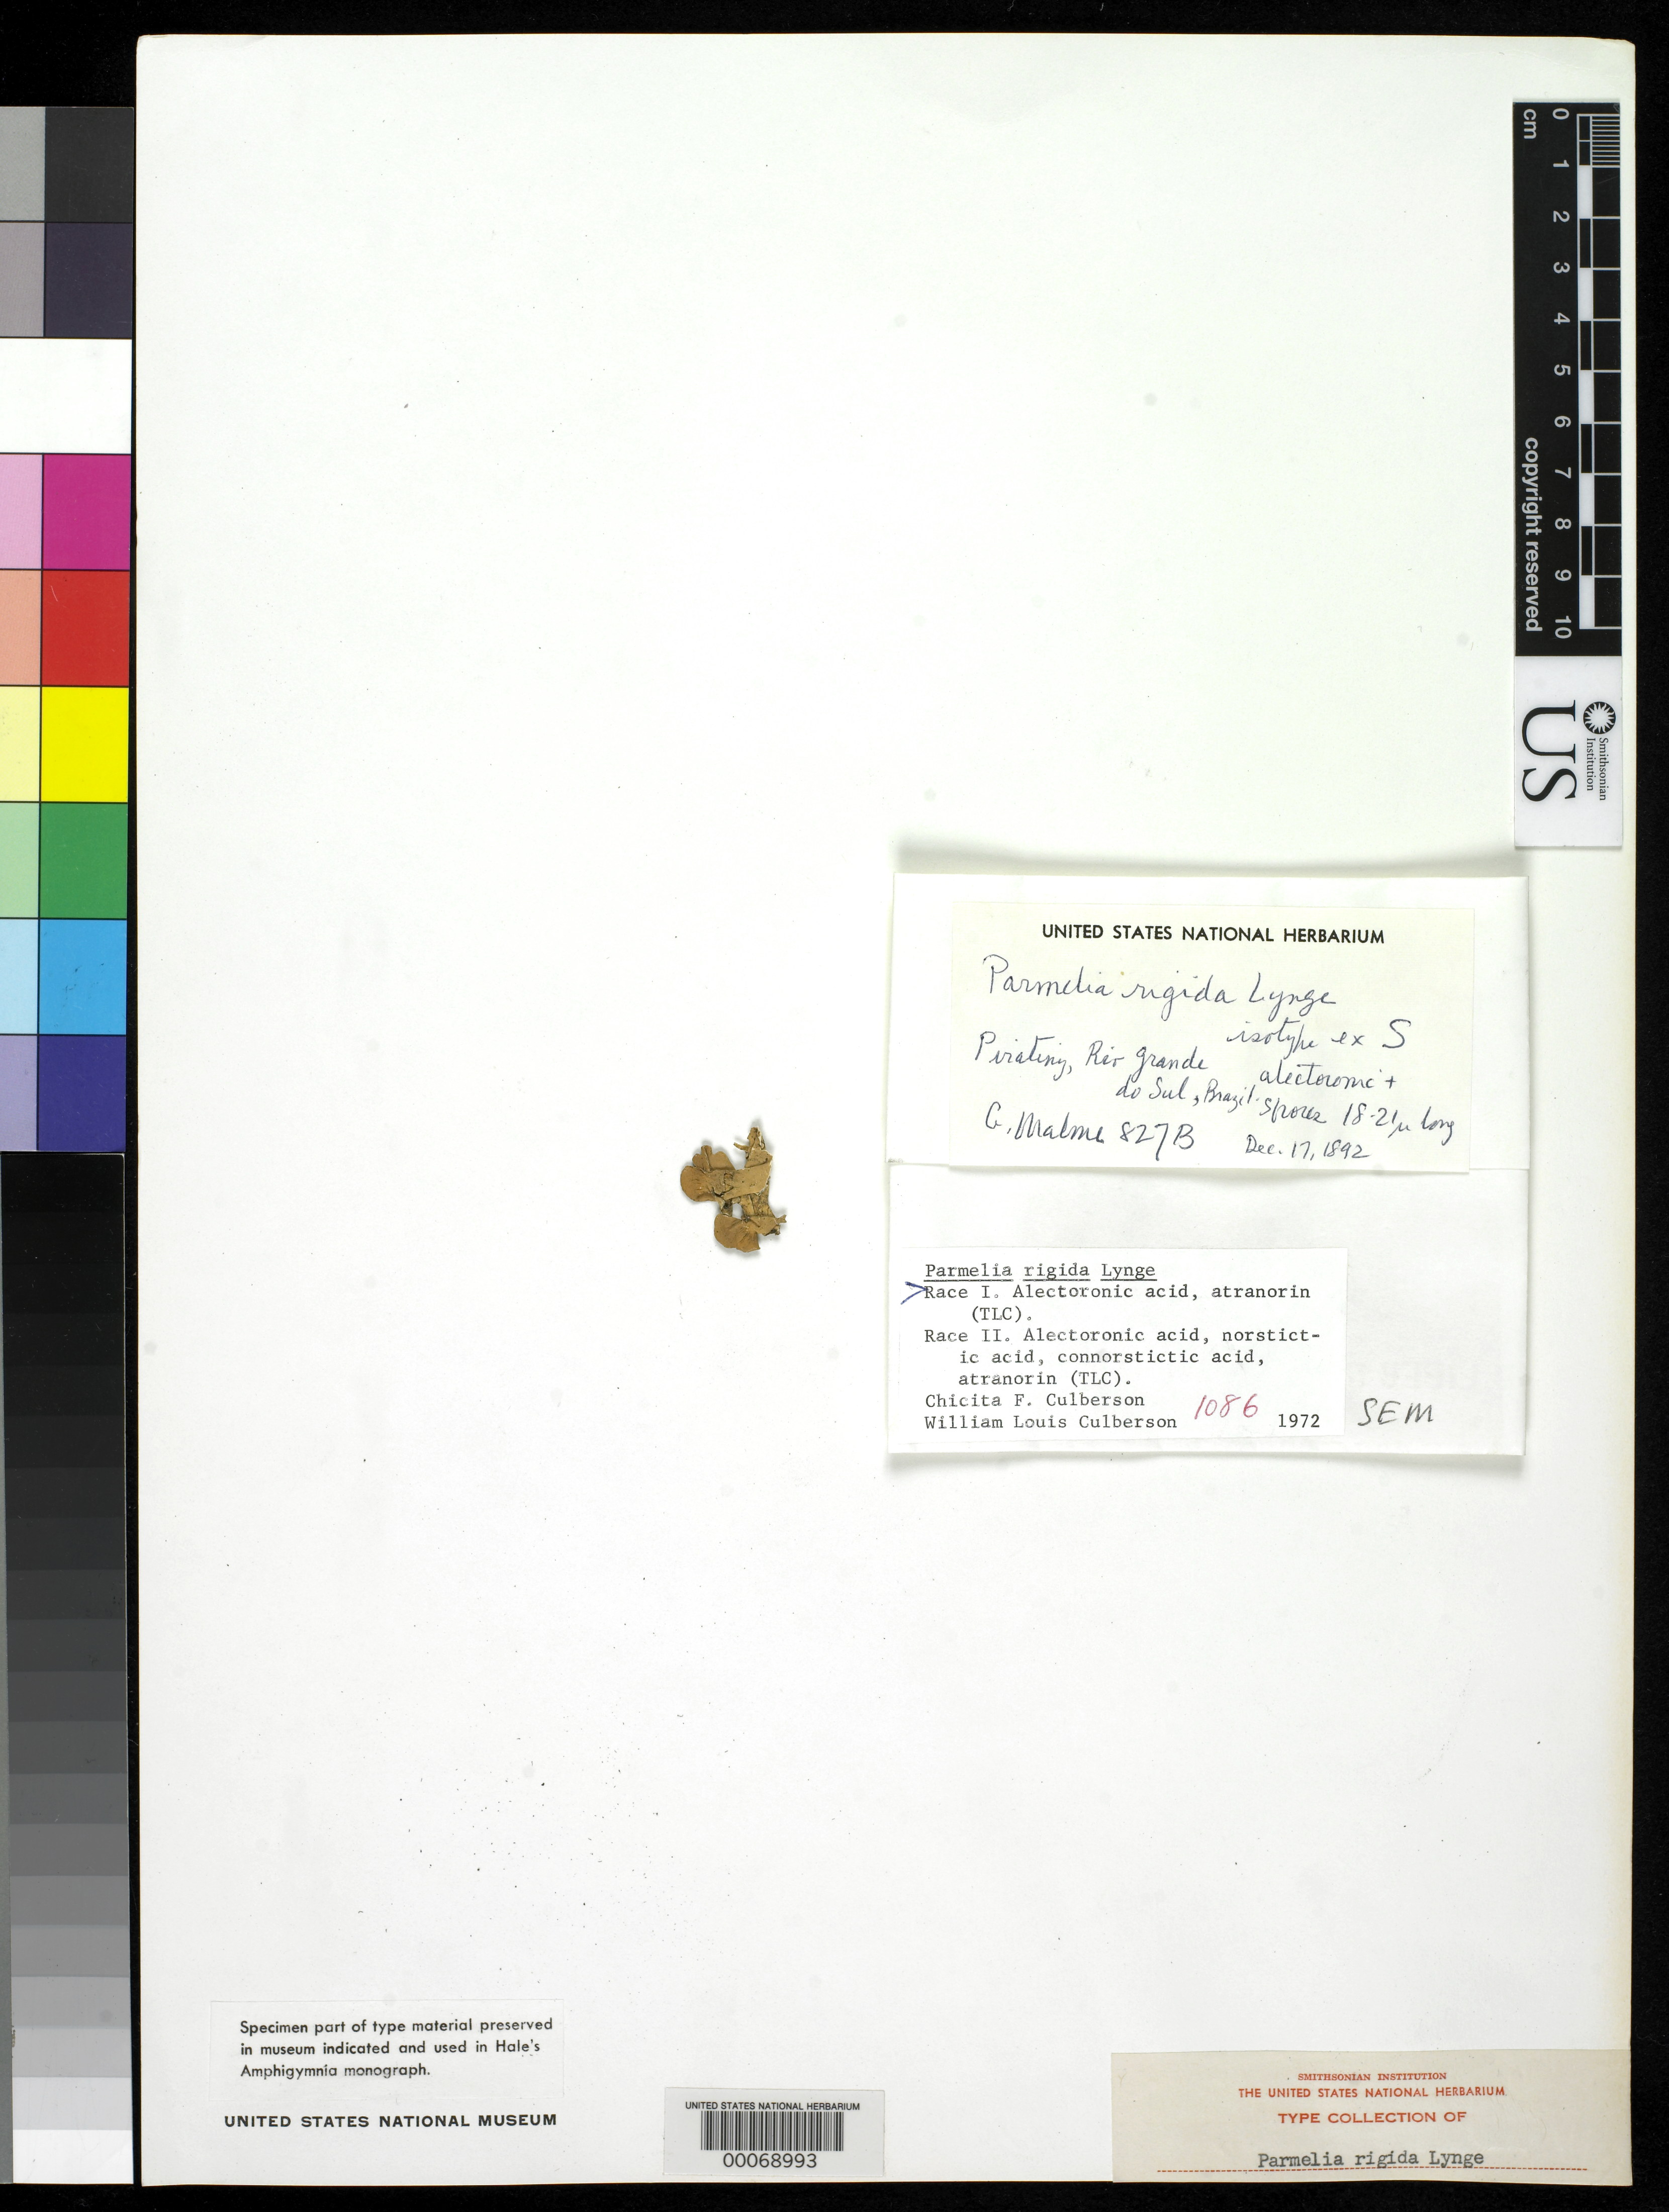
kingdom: Fungi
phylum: Ascomycota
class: Lecanoromycetes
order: Lecanorales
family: Parmeliaceae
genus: Parmelia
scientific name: Parmelia rigida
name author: Lynge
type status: Isotype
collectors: G. O. A. Malme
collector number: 827b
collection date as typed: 17 Dec 1892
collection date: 1892-12-17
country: Brazil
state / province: Rio Grande do Sul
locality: Piratiny.